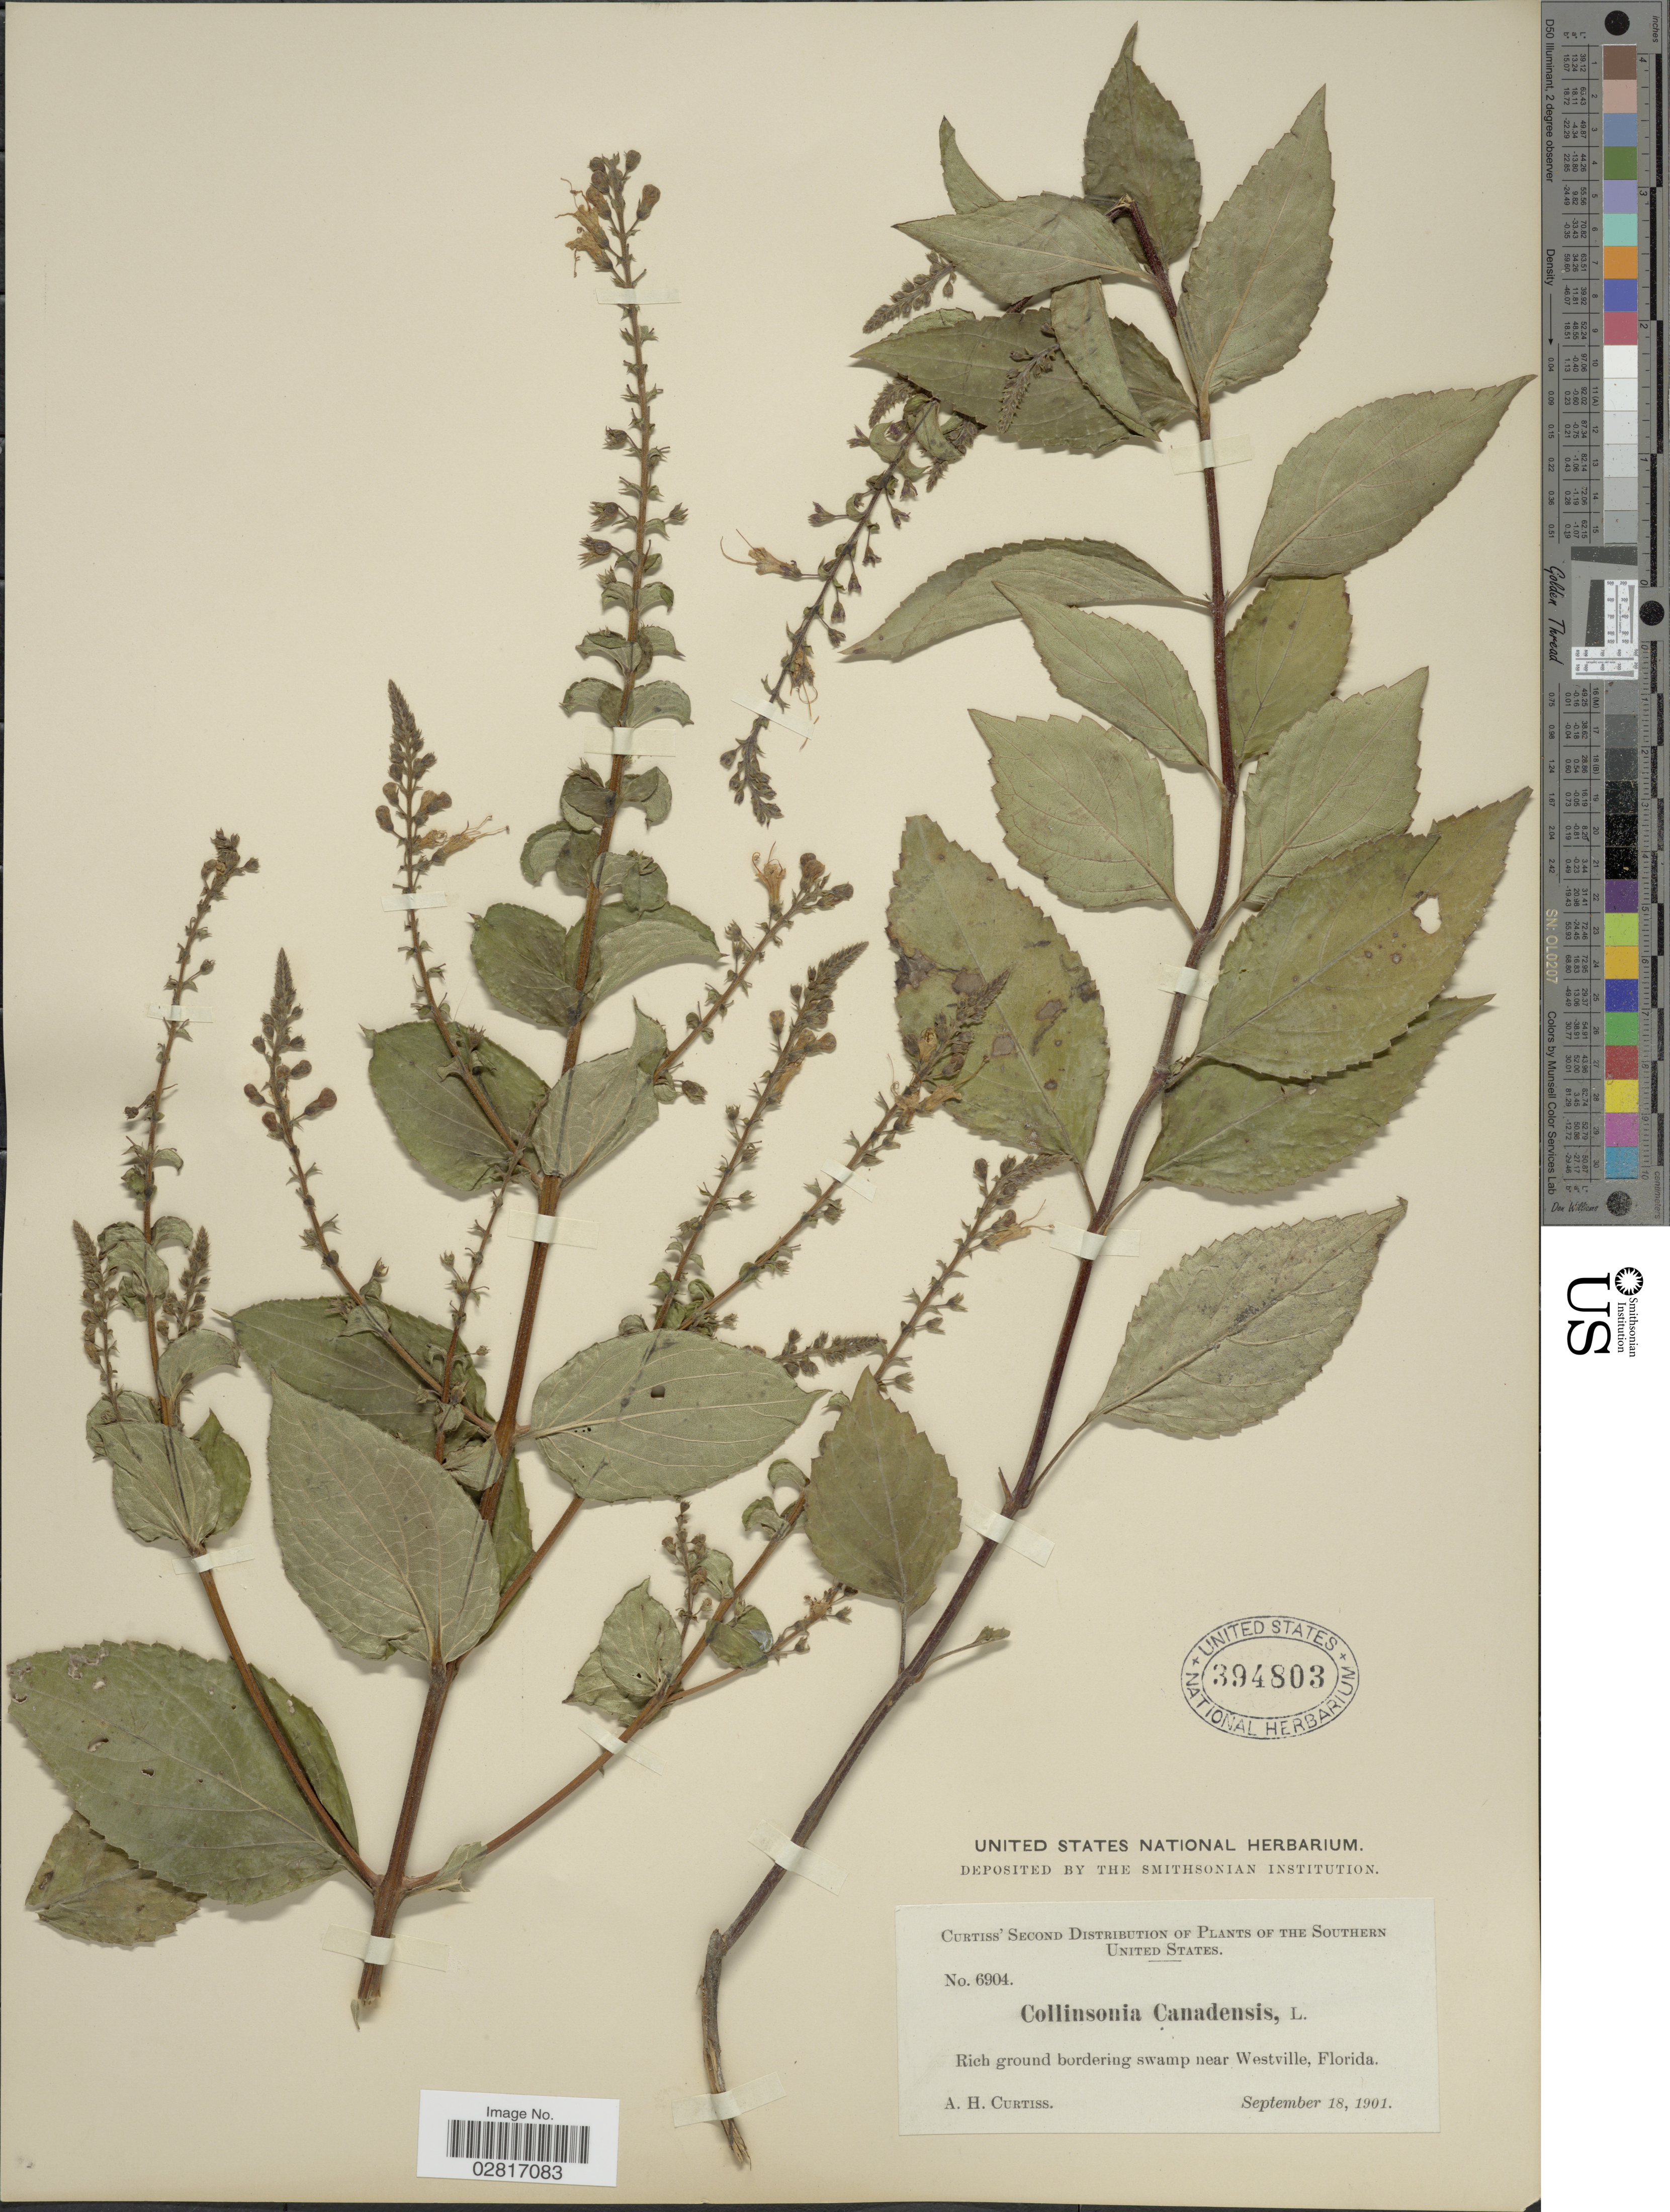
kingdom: Plantae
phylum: Tracheophyta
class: Magnoliopsida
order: Lamiales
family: Lamiaceae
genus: Collinsonia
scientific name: Collinsonia canadensis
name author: L.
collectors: A. H. Curtiss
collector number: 6904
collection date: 1901-09-18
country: United States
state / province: Florida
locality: Southern United States, Rich ground bordering swamp near Westville.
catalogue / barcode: US 394803